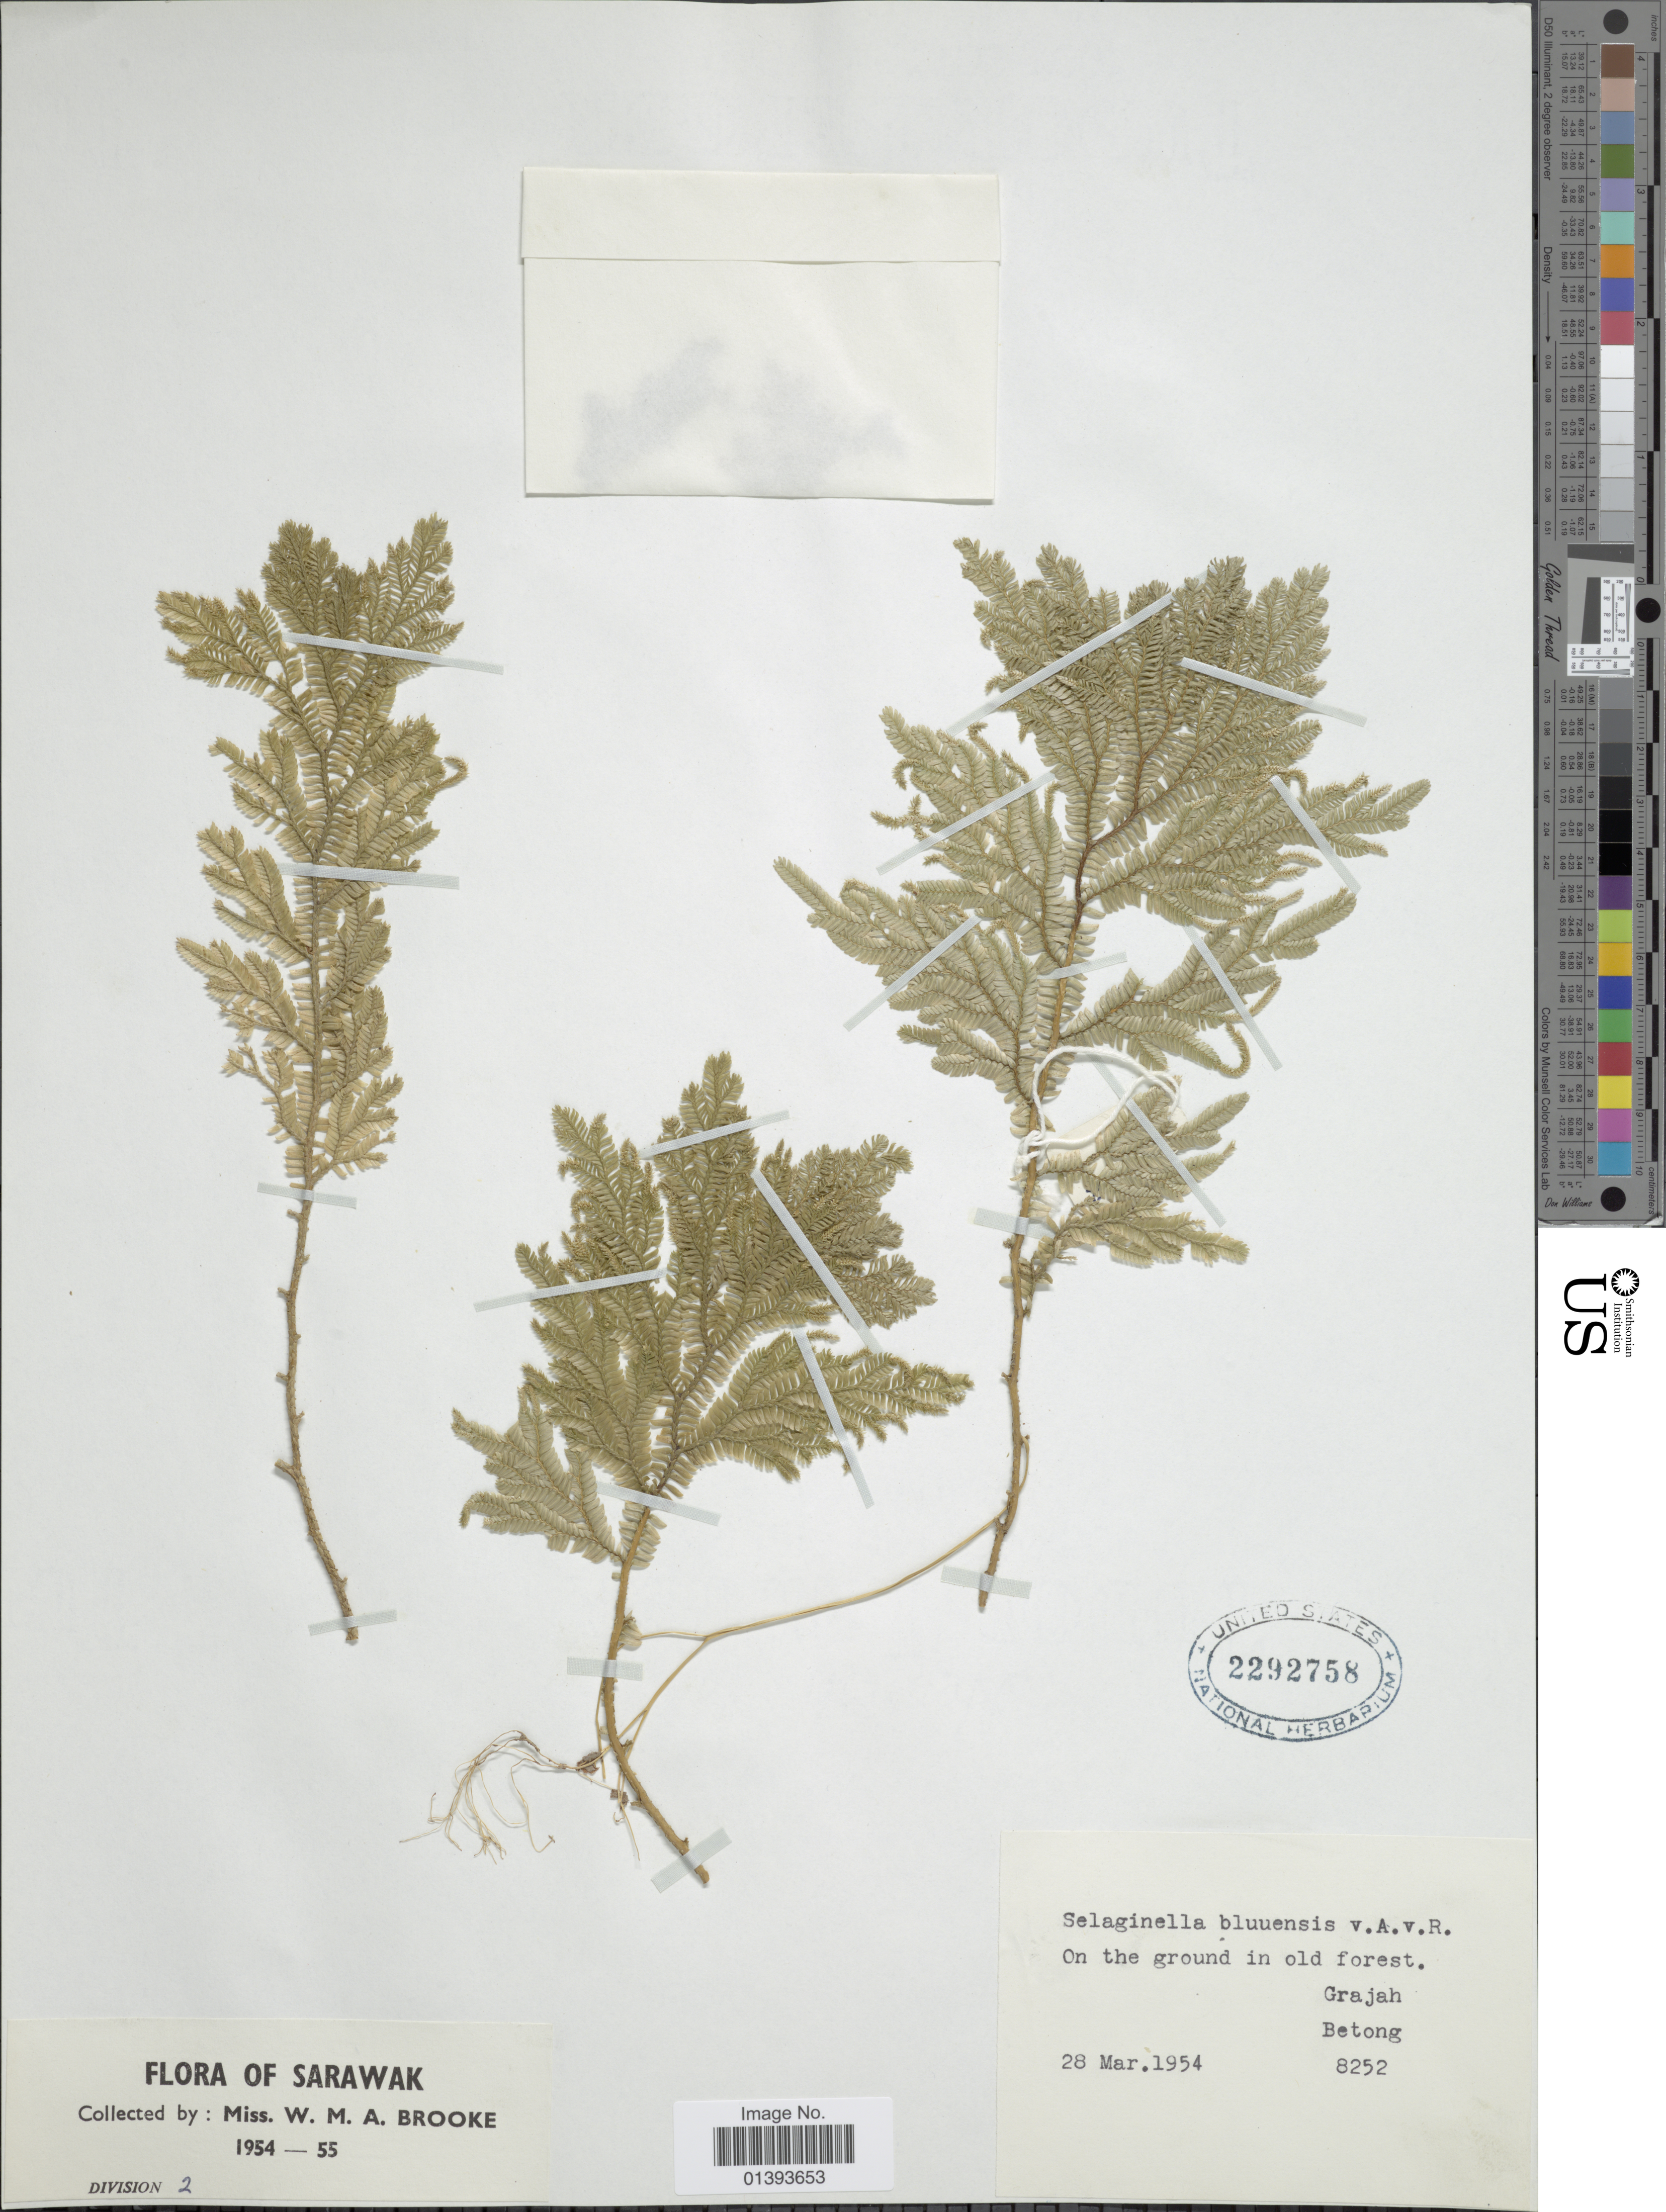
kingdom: Plantae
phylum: Tracheophyta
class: Lycopodiopsida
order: Selaginellales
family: Selaginellaceae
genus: Selaginella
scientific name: Selaginella bluuensis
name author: Alderw.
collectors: W. Brooke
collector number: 8252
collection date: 1954-03-28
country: Malaysia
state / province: Sarawak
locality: On the ground in old forest, Grajah, Betong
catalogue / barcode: US 2292758